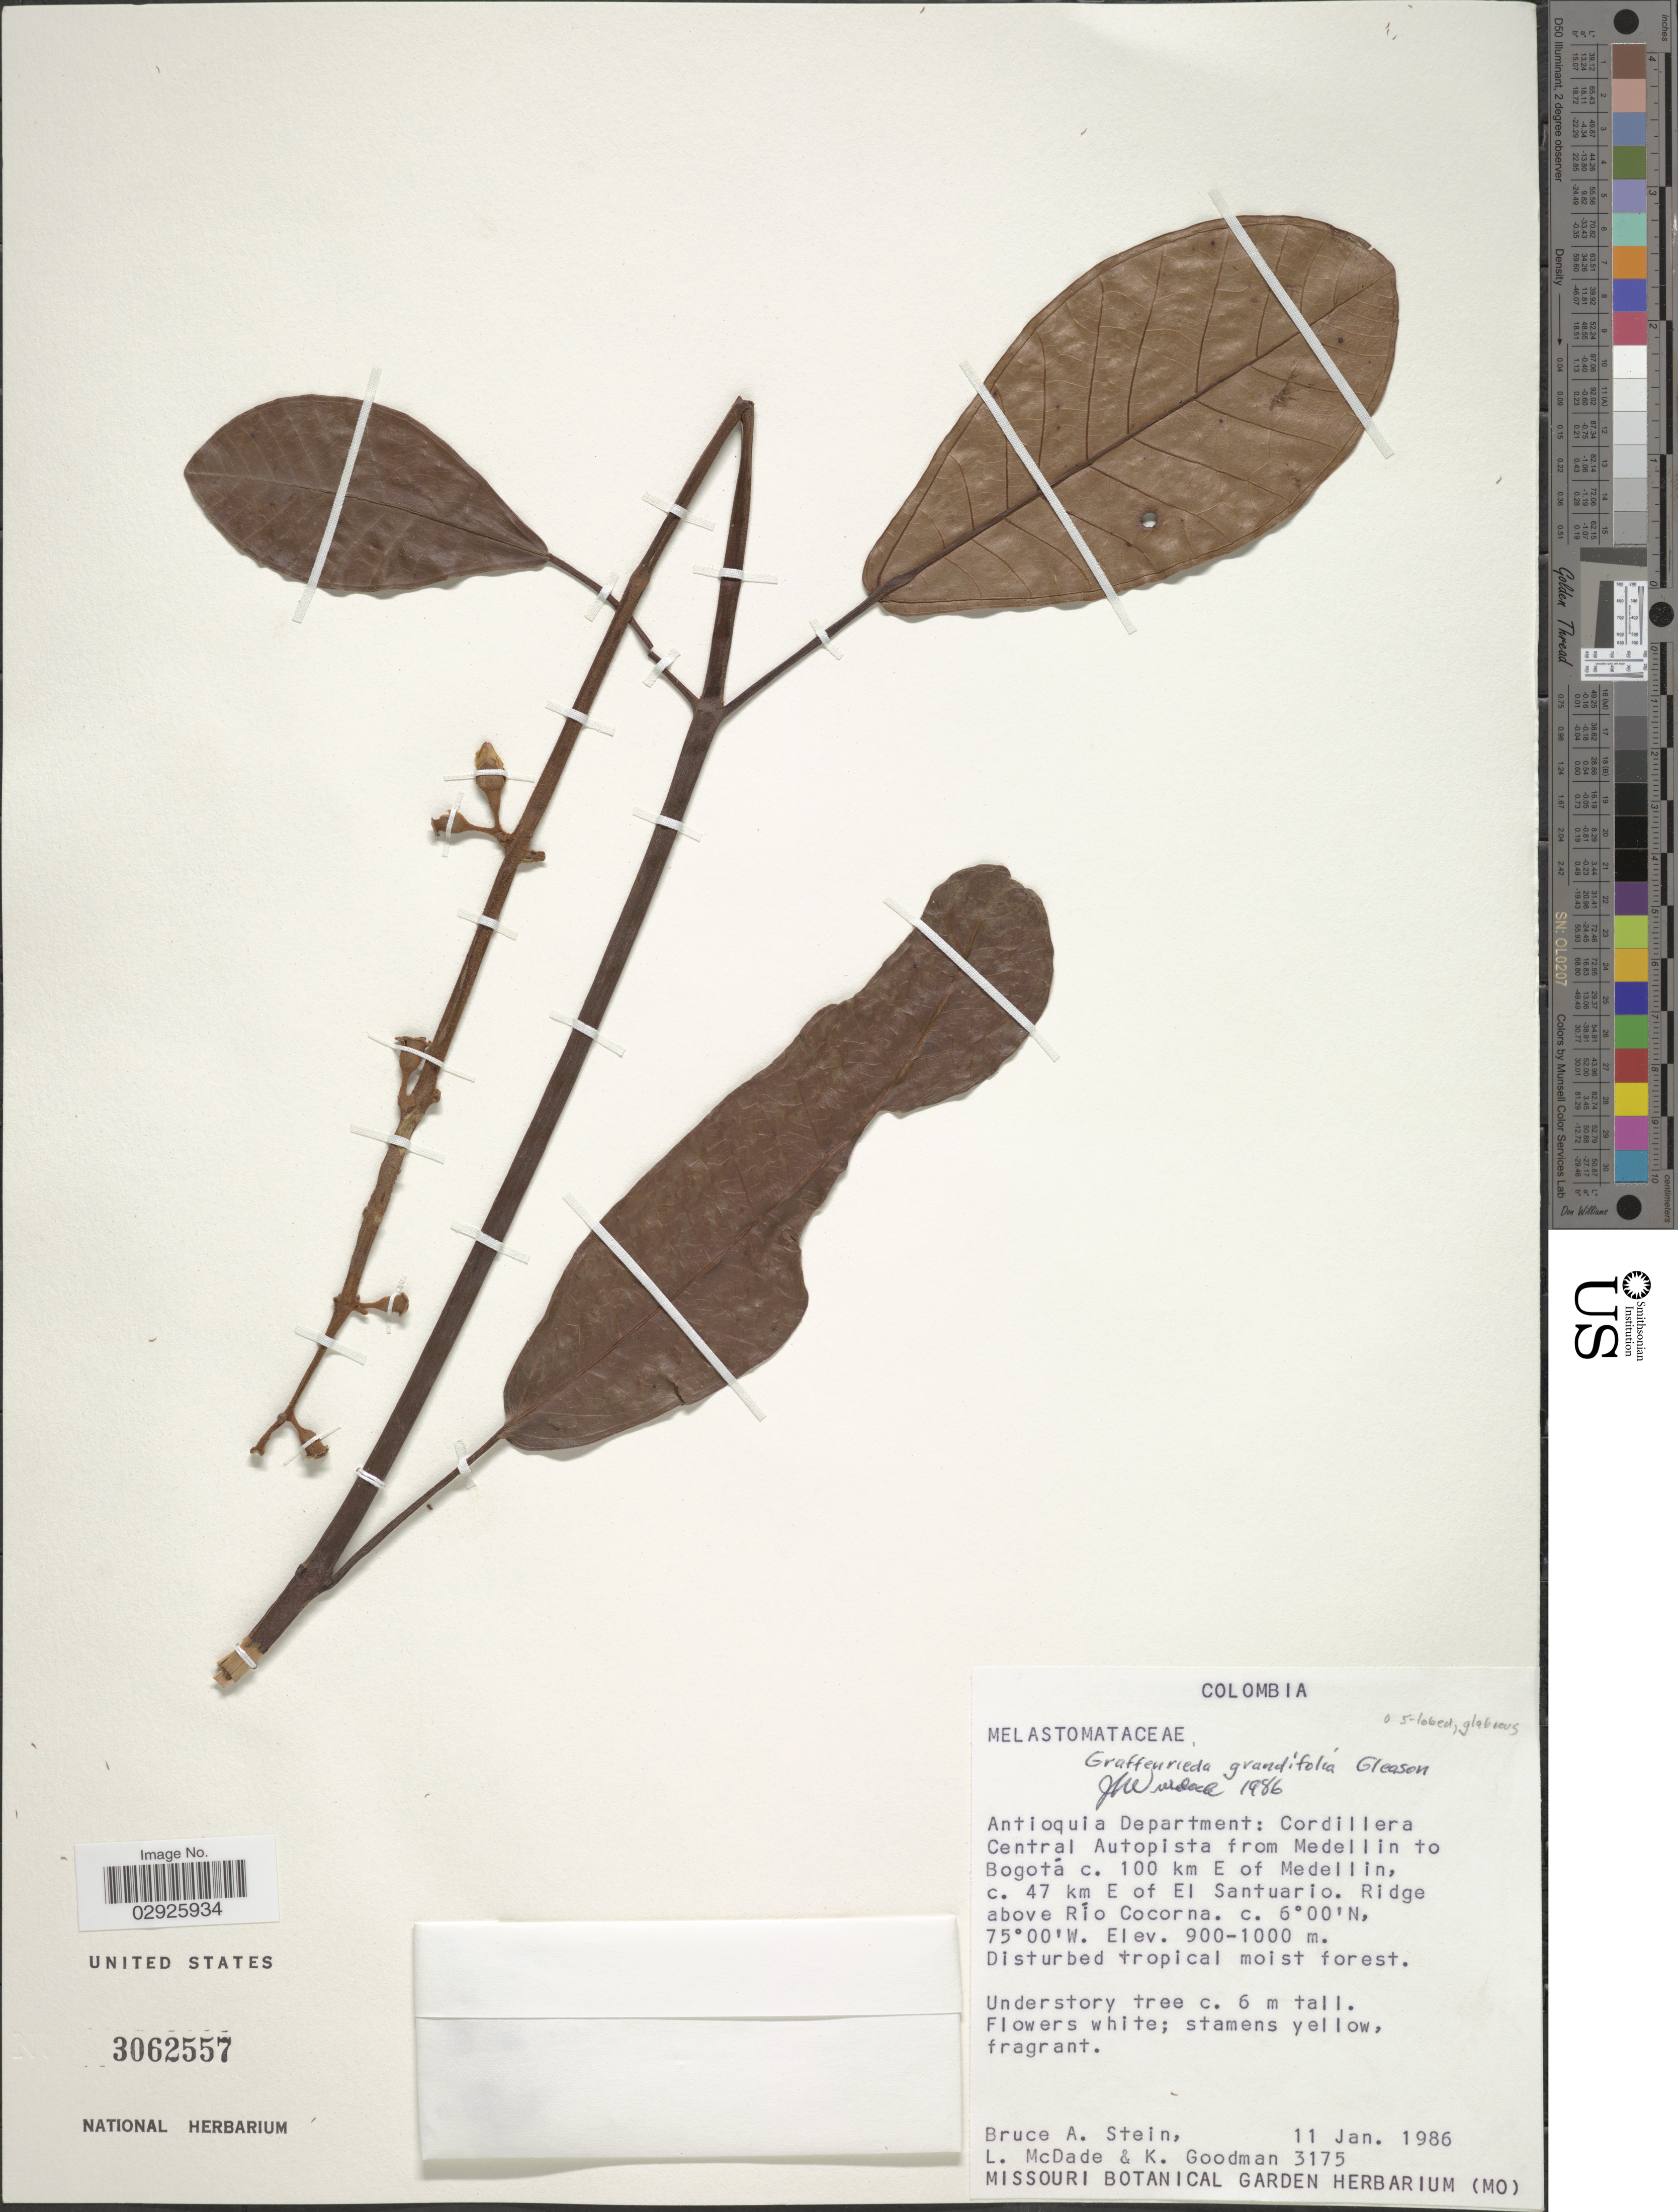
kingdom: Plantae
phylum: Tracheophyta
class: Magnoliopsida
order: Myrtales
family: Melastomataceae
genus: Graffenrieda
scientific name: Graffenrieda sp.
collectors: B. A. Stein, L. McDade & K. Goodman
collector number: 3175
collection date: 1986-01-11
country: Colombia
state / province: Antioquia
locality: Antioquia Department: Cordillera Central Autopista from Medellin to Bogotá c. 100 km E of Medellin, c. 47 km E of El Santuario. Ridge above Río Cocorna.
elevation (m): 900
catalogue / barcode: US 3062557